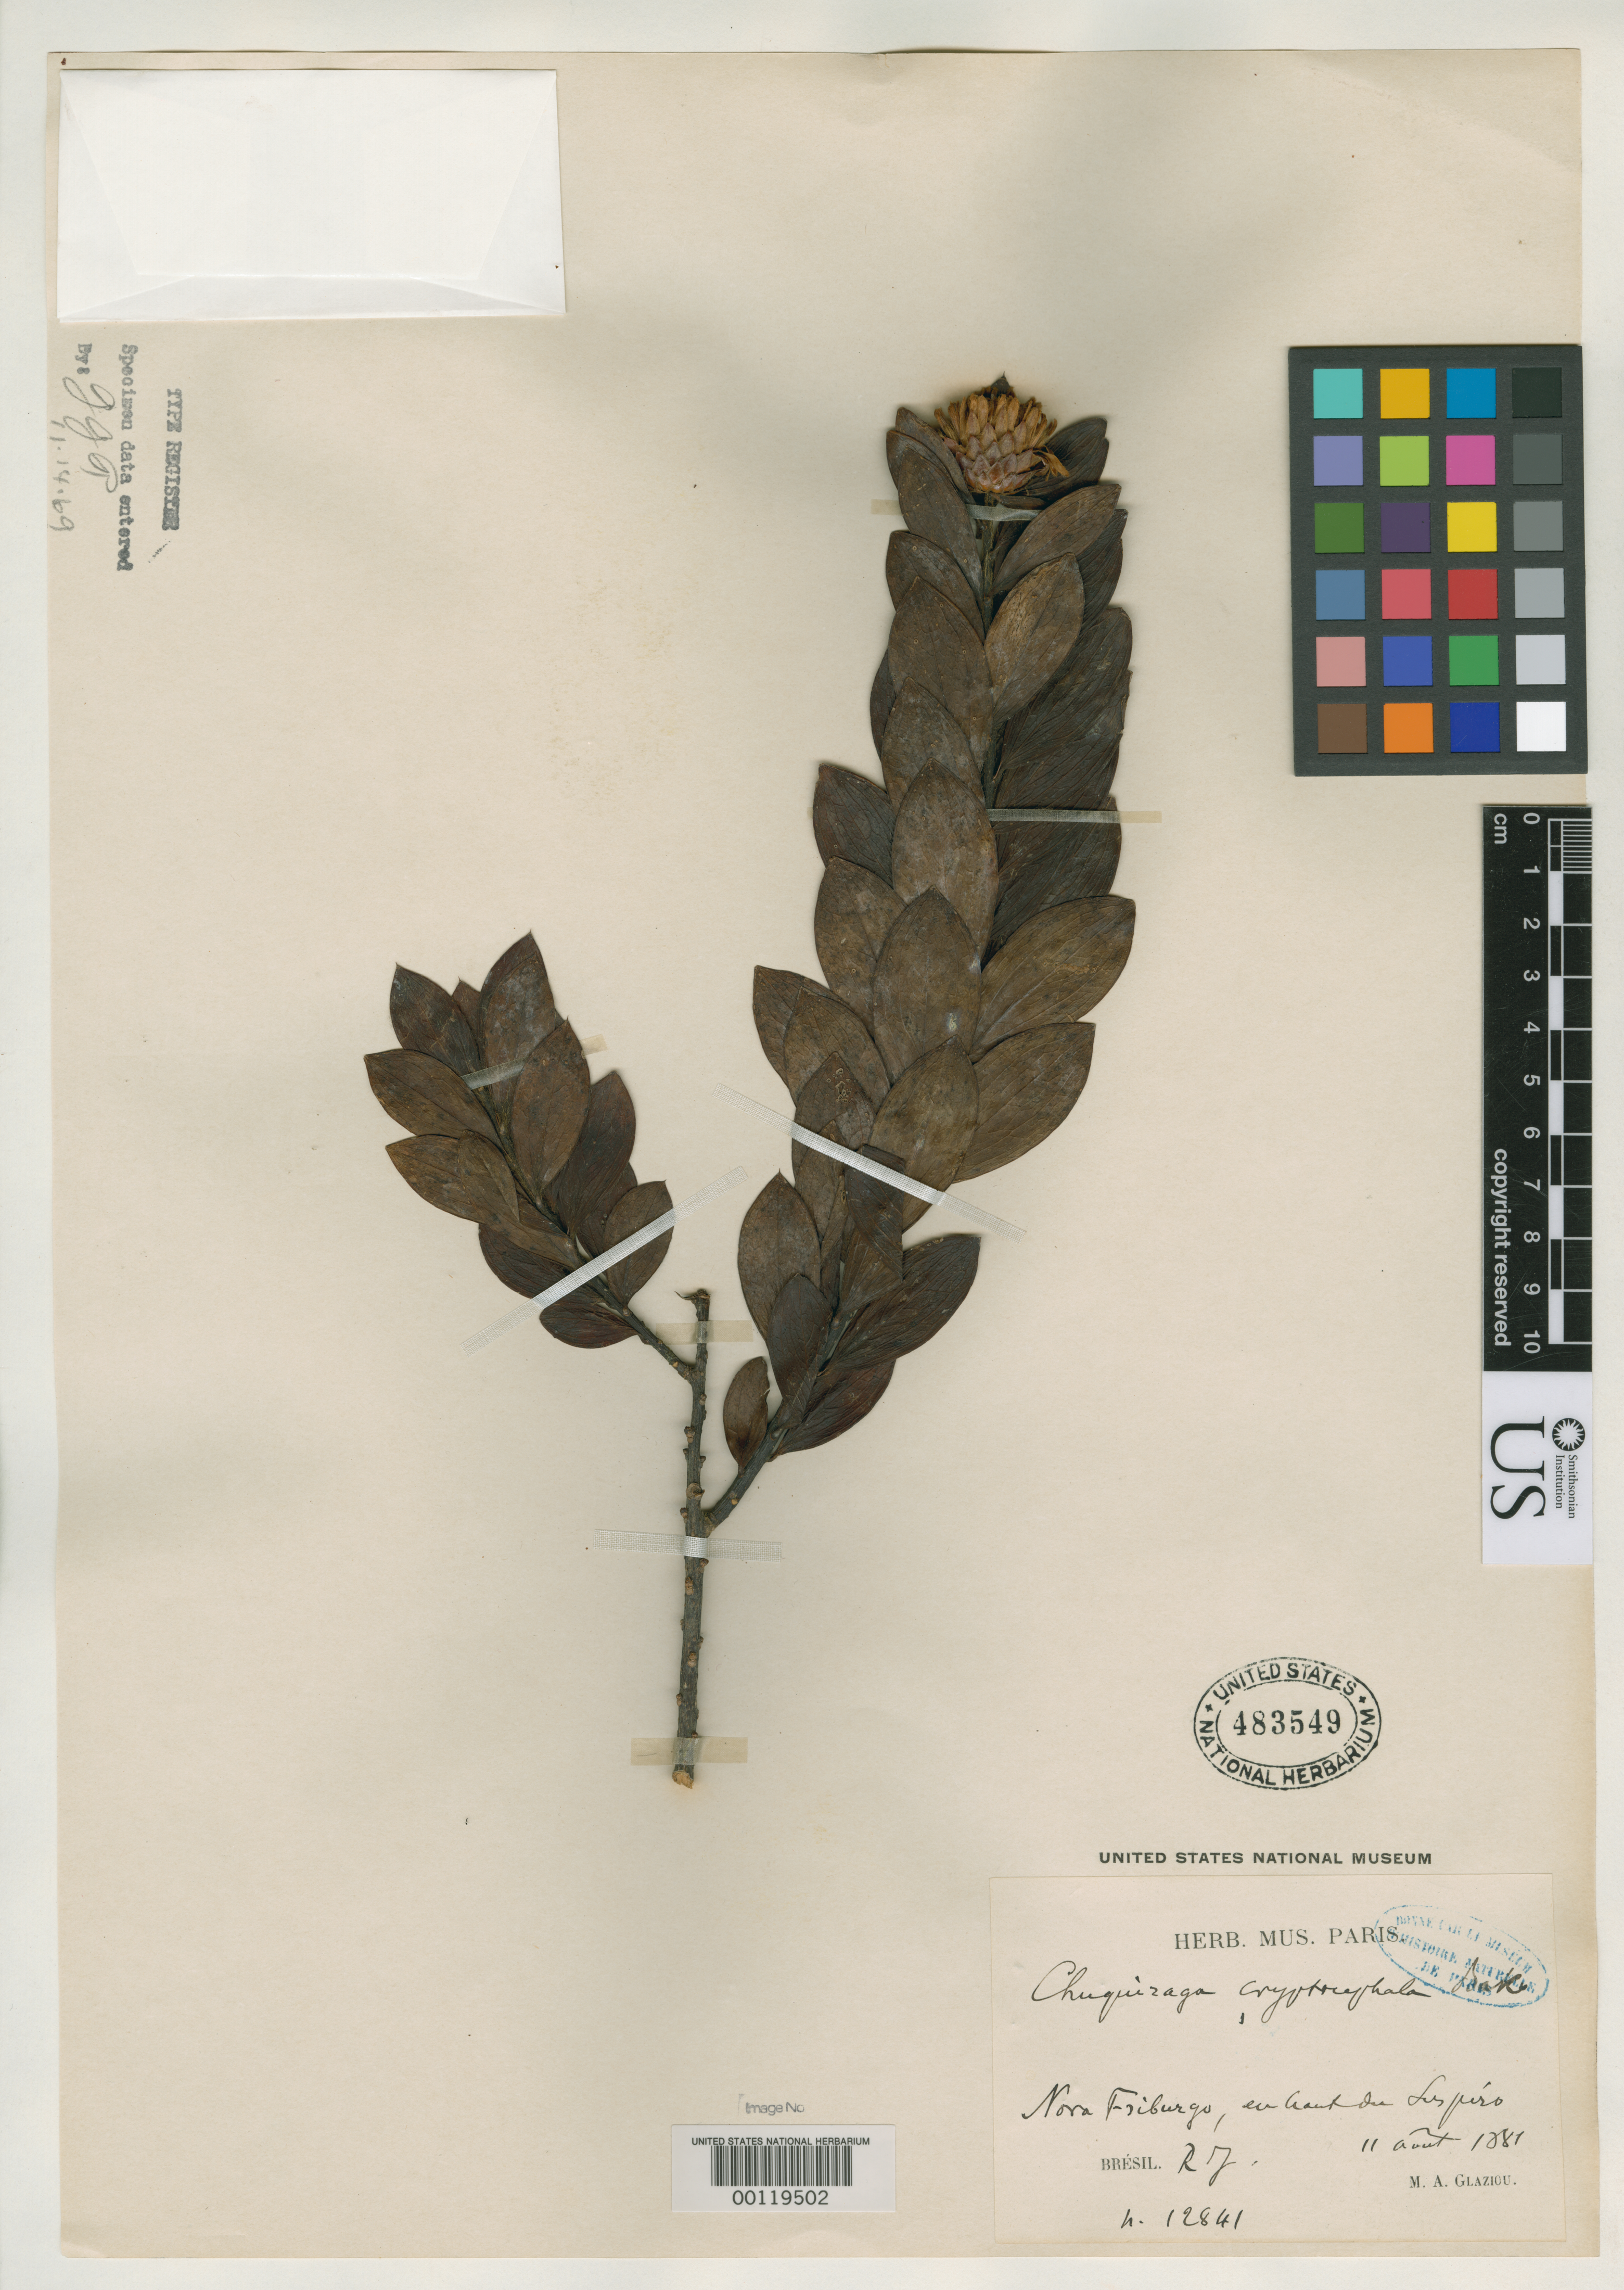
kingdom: Plantae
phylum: Tracheophyta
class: Magnoliopsida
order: Asterales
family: Asteraceae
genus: Chuquiraga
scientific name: Chuquiraga crytocephala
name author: Baker in Mart.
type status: Isotype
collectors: A. F. M. Glaziou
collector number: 12841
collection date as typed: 11 Aug 1881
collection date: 1881-08-11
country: Brazil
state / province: Minas Gerais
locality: Nova Friburgo.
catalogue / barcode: US 483549